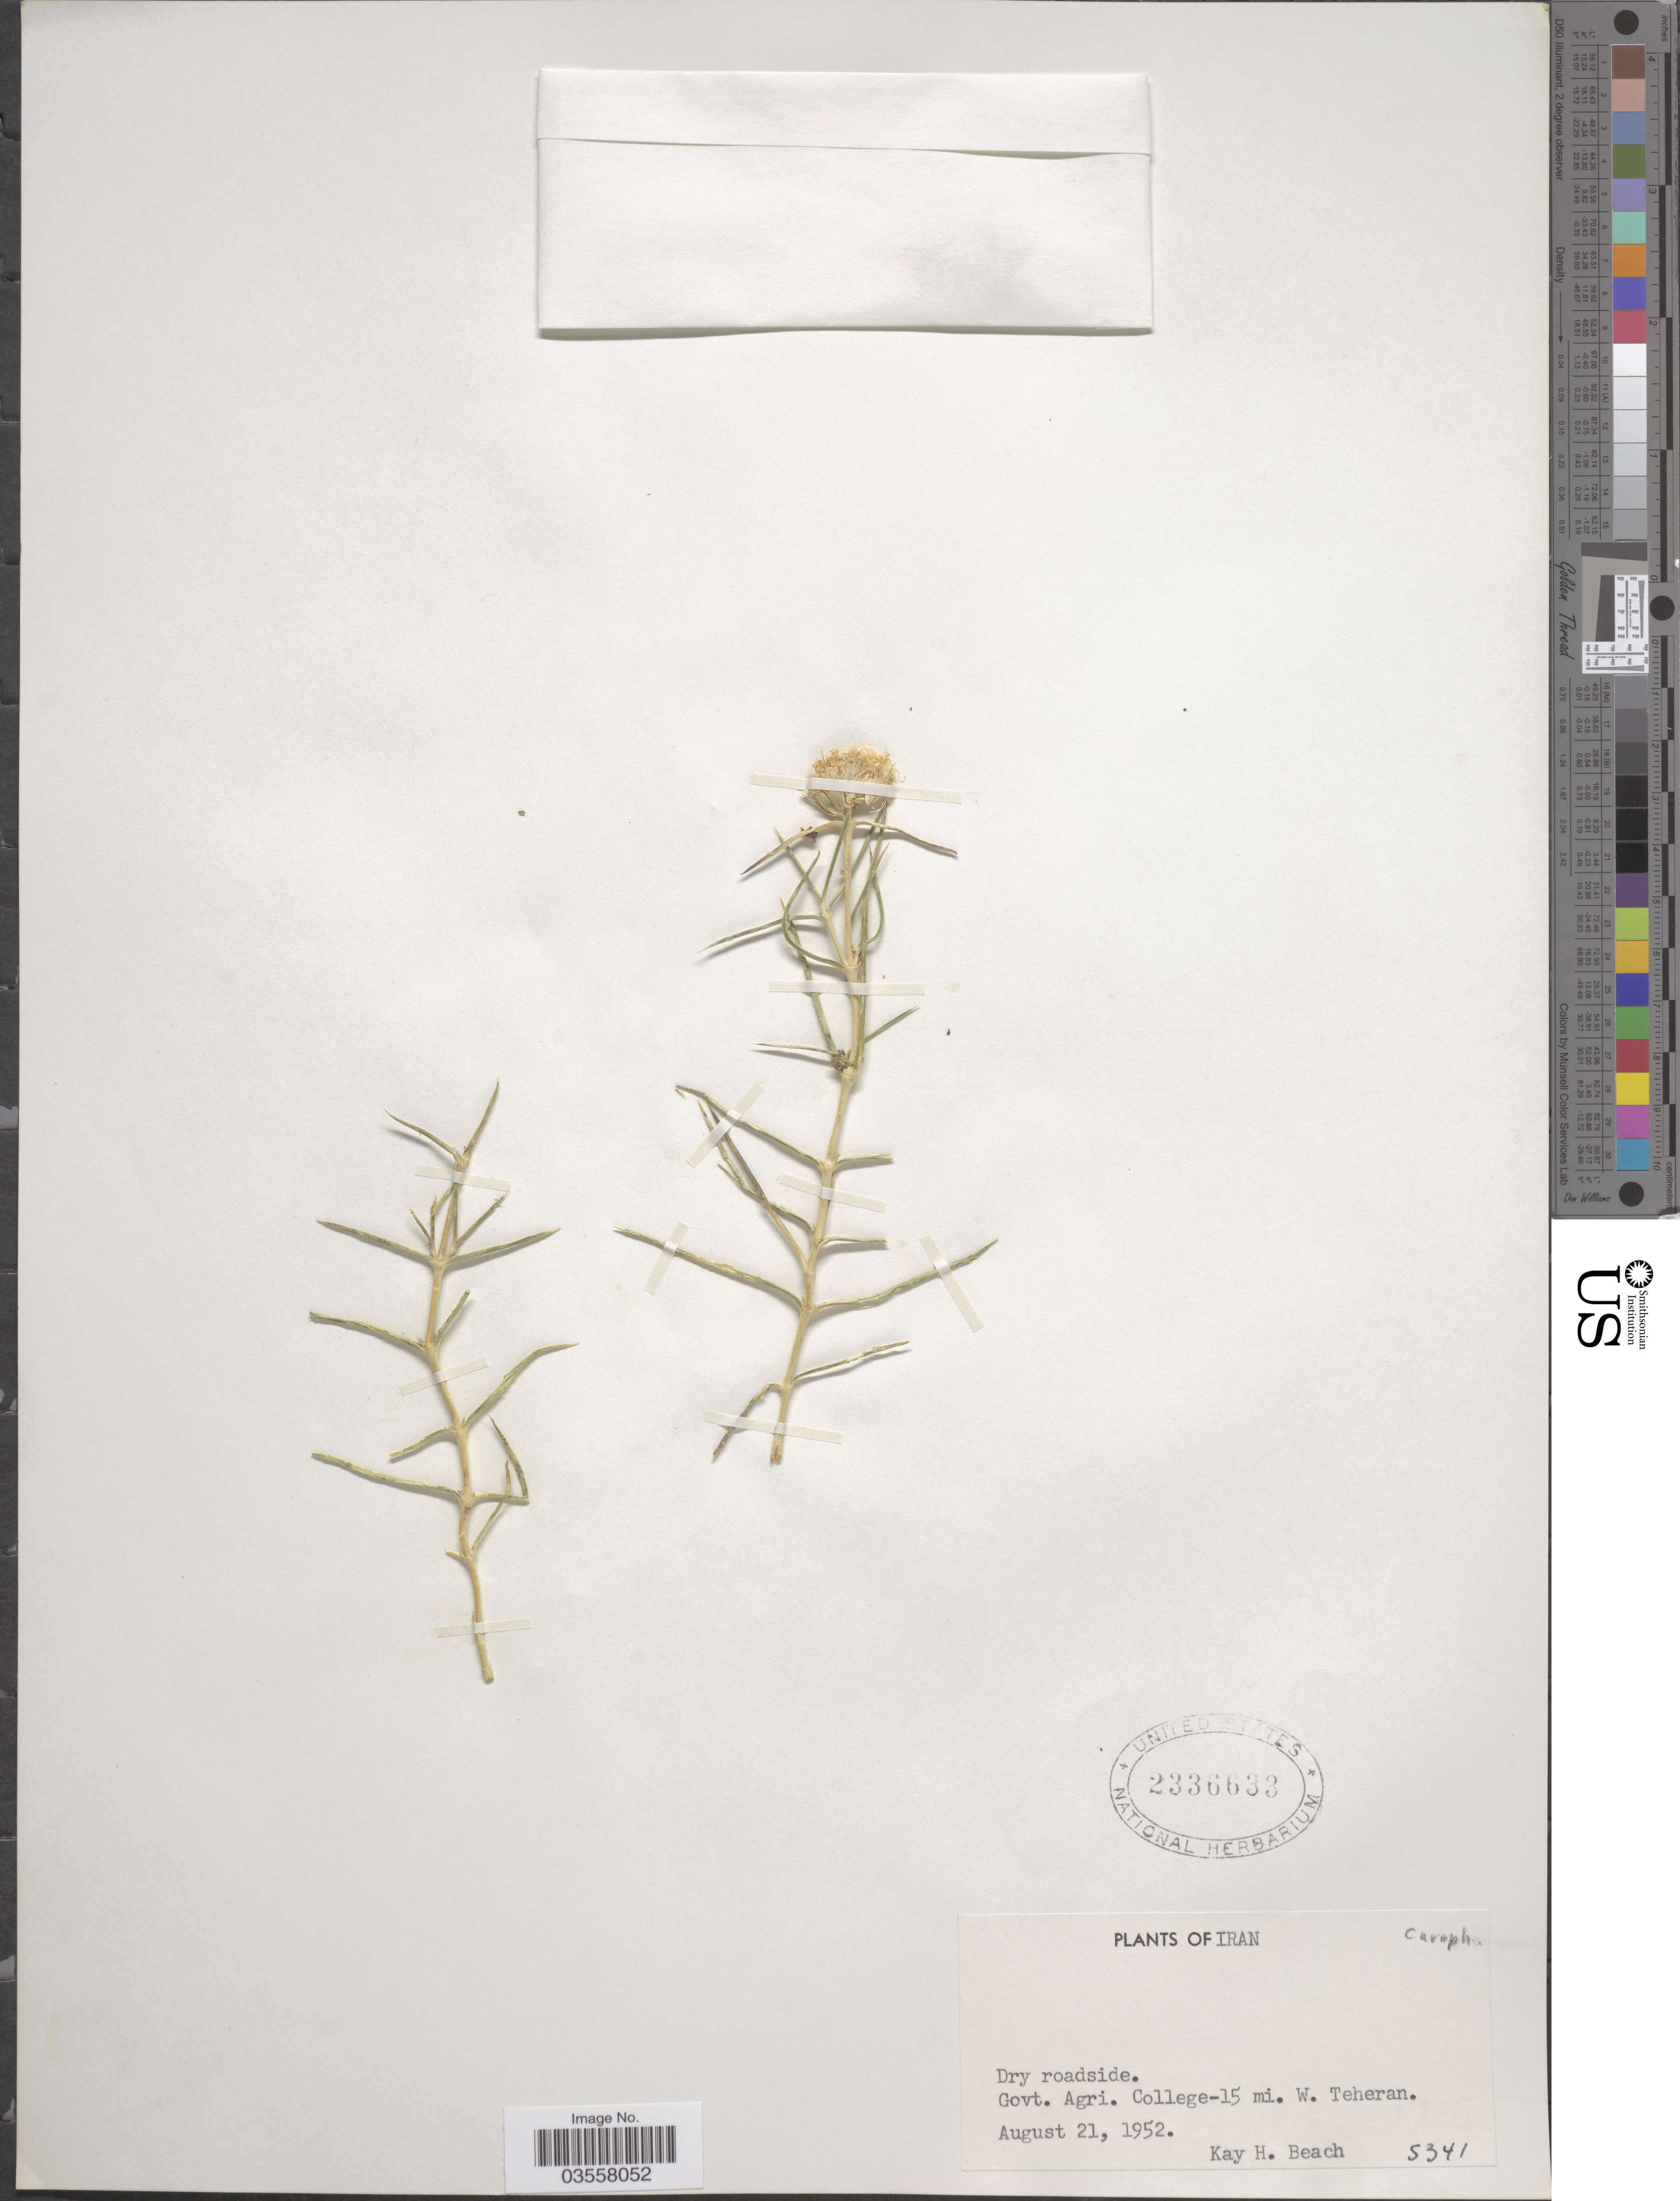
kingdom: Plantae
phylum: Tracheophyta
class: Magnoliopsida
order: Caryophyllales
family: Caryophyllaceae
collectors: K. H. Beach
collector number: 5341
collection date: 1952-08-21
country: Iran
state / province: Tehran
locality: Govt. Agri. College-15 mi. W. Teheran.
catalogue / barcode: US 2336633